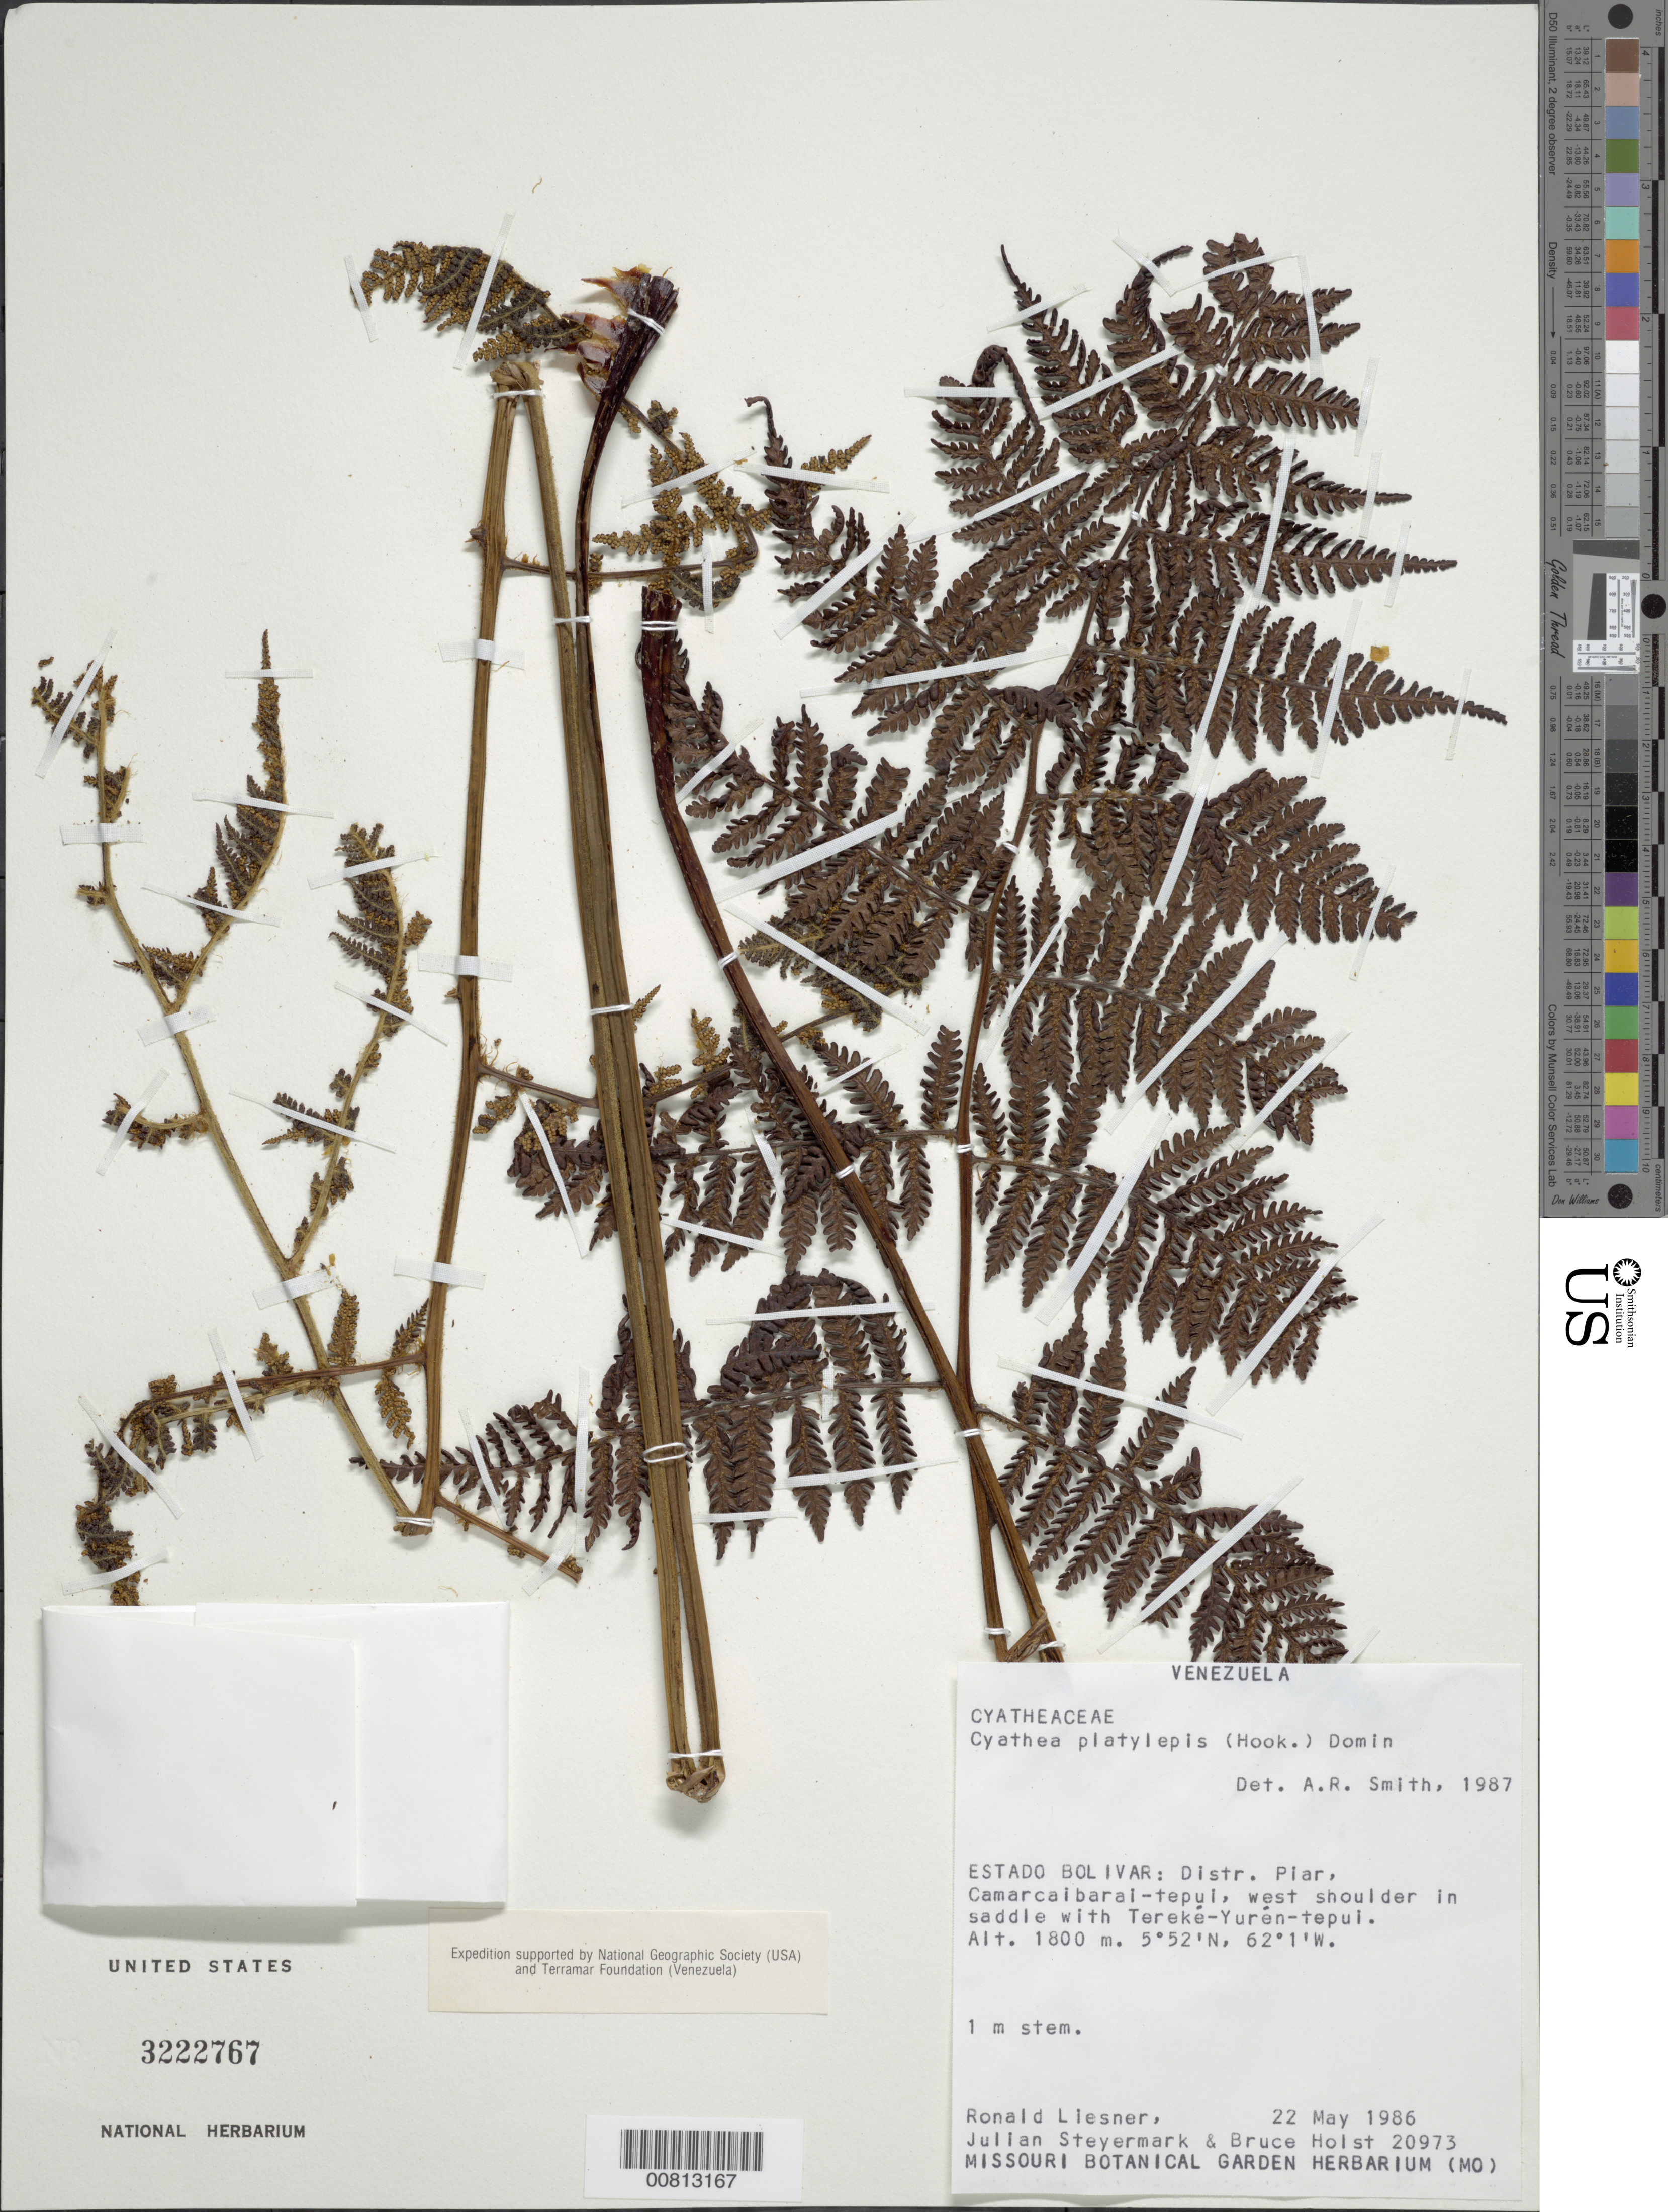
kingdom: Plantae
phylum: Tracheophyta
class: Polypodiopsida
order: Cyatheales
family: Cyatheaceae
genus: Cyathea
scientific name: Cyathea platylepis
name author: (Hook.) Domin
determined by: Smith, Alan R., (UC)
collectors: R. L. Liesner, J. Steyermark & B. Holst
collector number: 20973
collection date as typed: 22-May-86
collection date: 1986-05-22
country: Venezuela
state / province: Bolívar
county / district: Piar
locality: Río Acanán, Camarcaibarai-tepuí, W shoulder I saddle with Tereke-Yuren-tepuí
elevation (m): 1800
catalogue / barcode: US 3222767